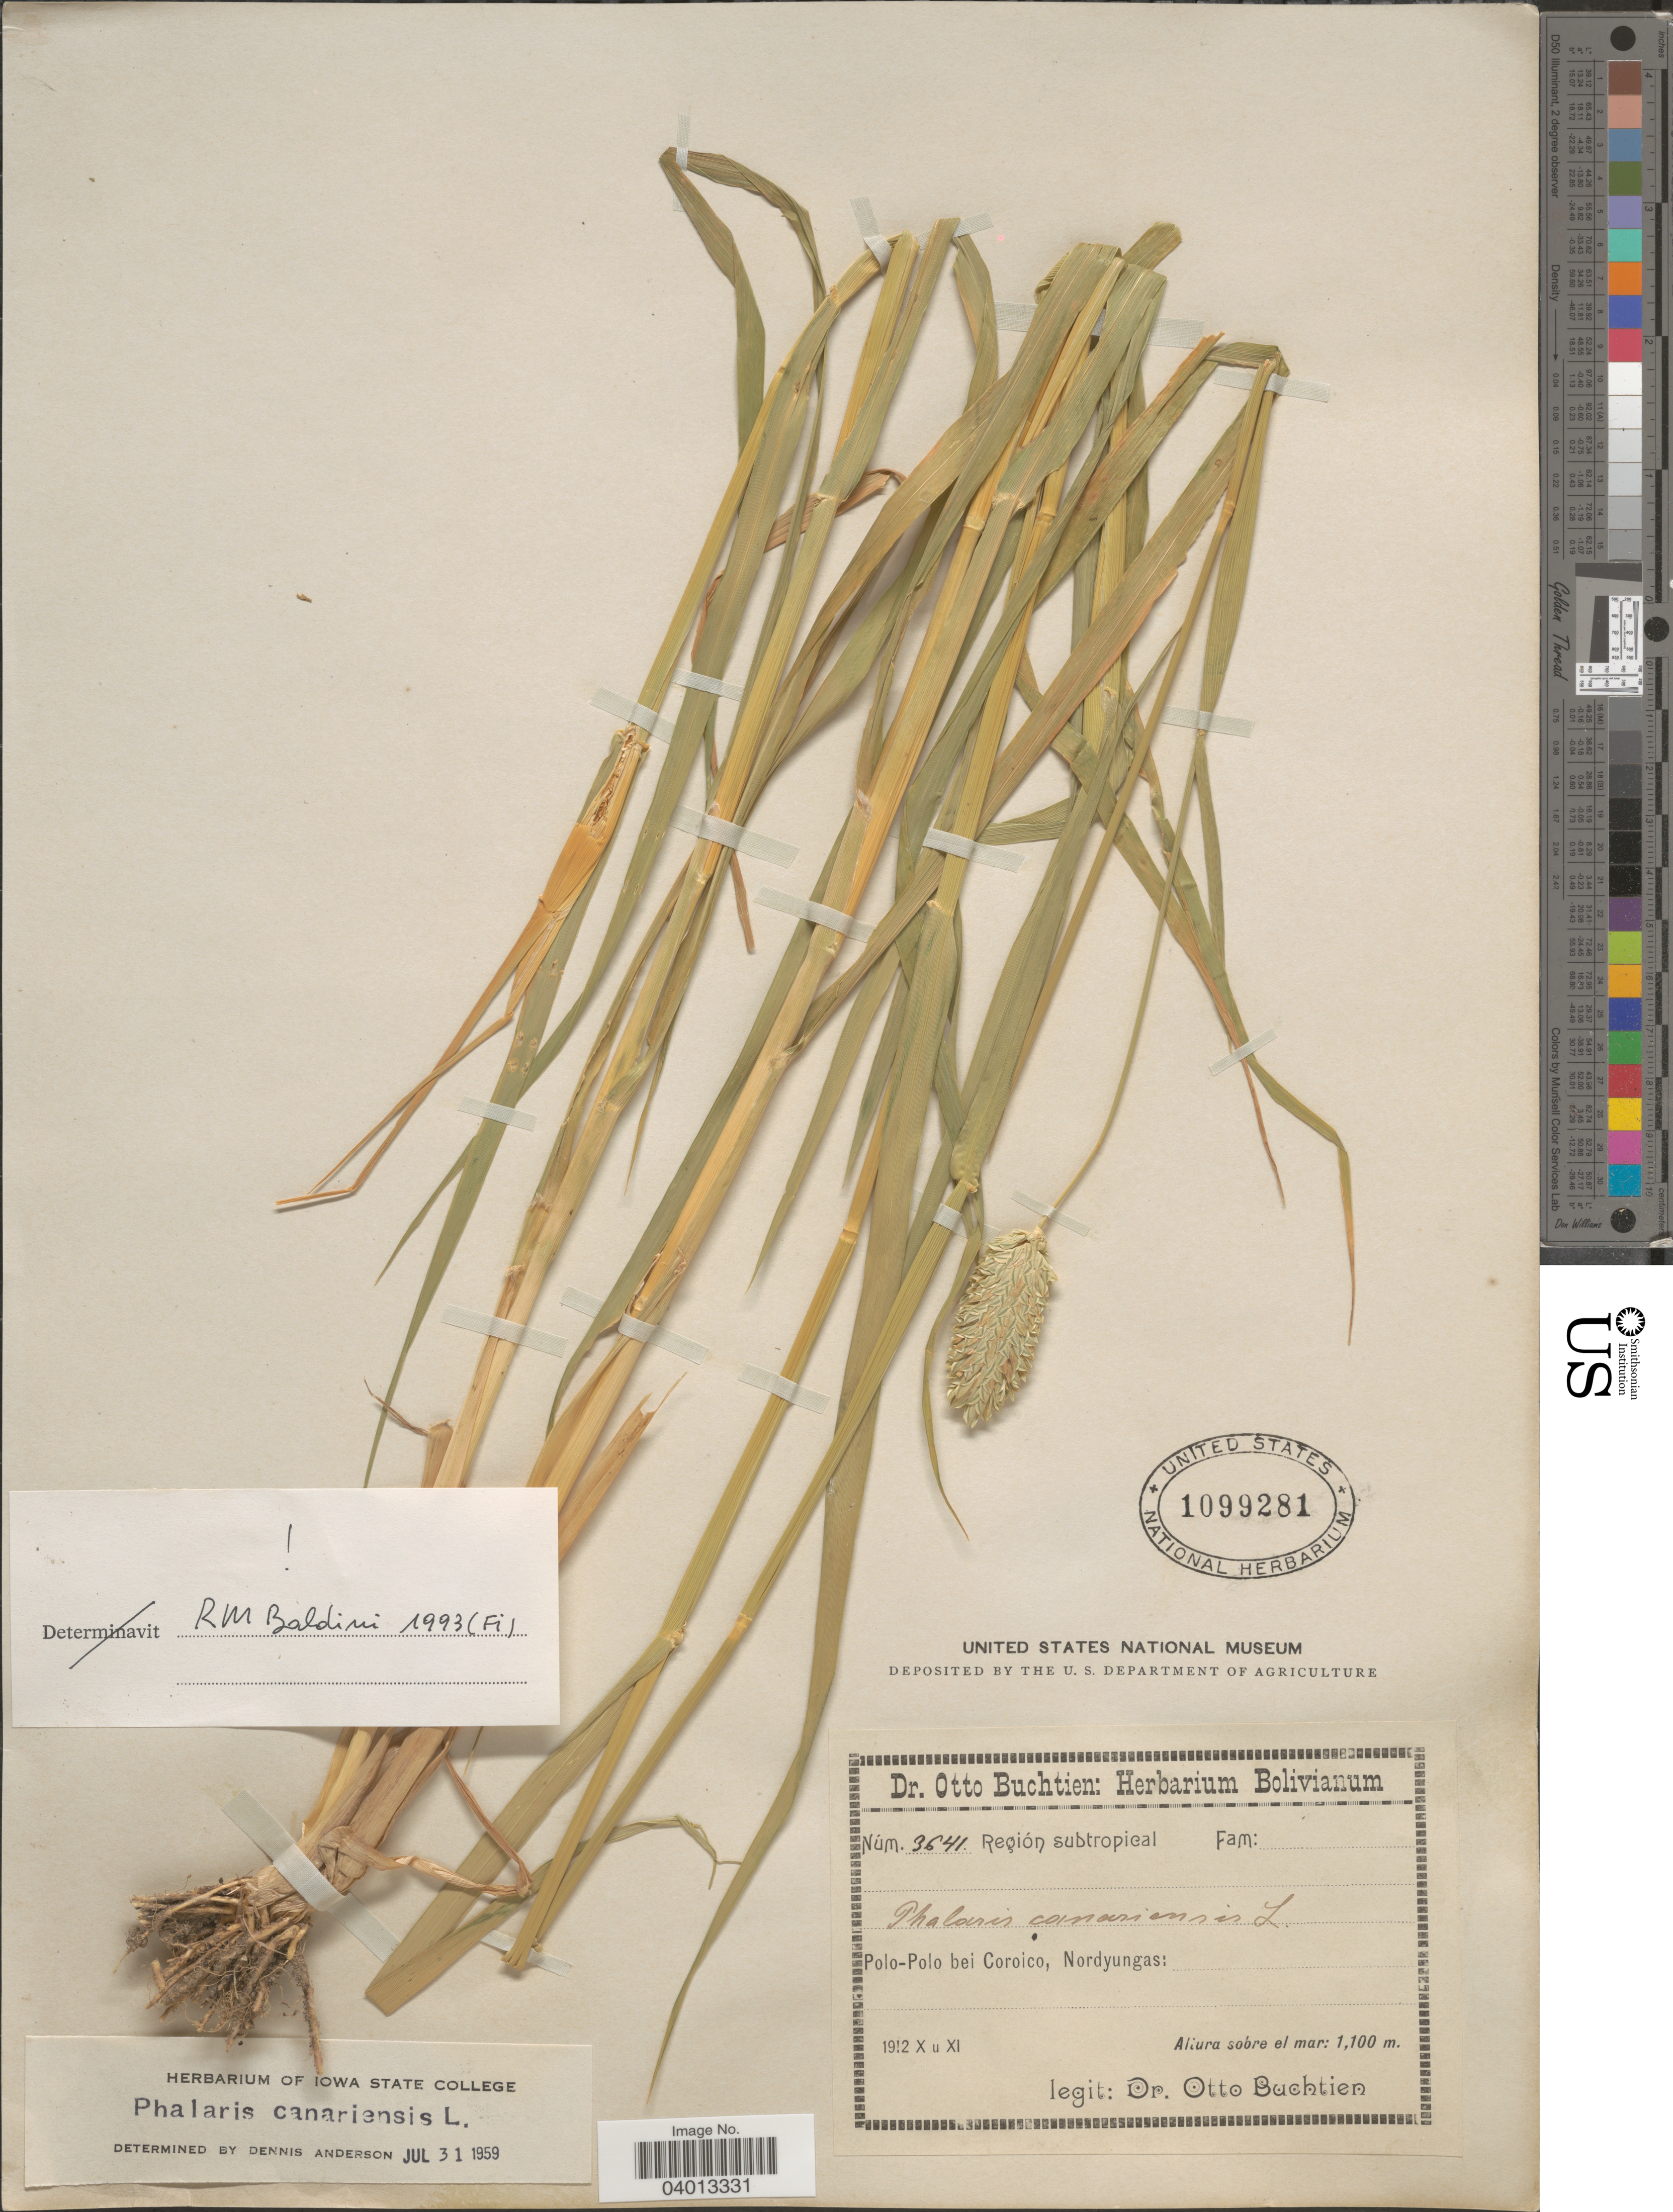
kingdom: Plantae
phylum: Tracheophyta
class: Liliopsida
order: Poales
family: Poaceae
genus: Phalaris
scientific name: Phalaris canariensis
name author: L.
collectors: O. Buchtien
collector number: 3641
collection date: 1912-10/1912-11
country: Bolivia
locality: Región subtropical. Polo-Polo- bei Coroico, Nordyungas.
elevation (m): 1100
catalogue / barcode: US 1099281